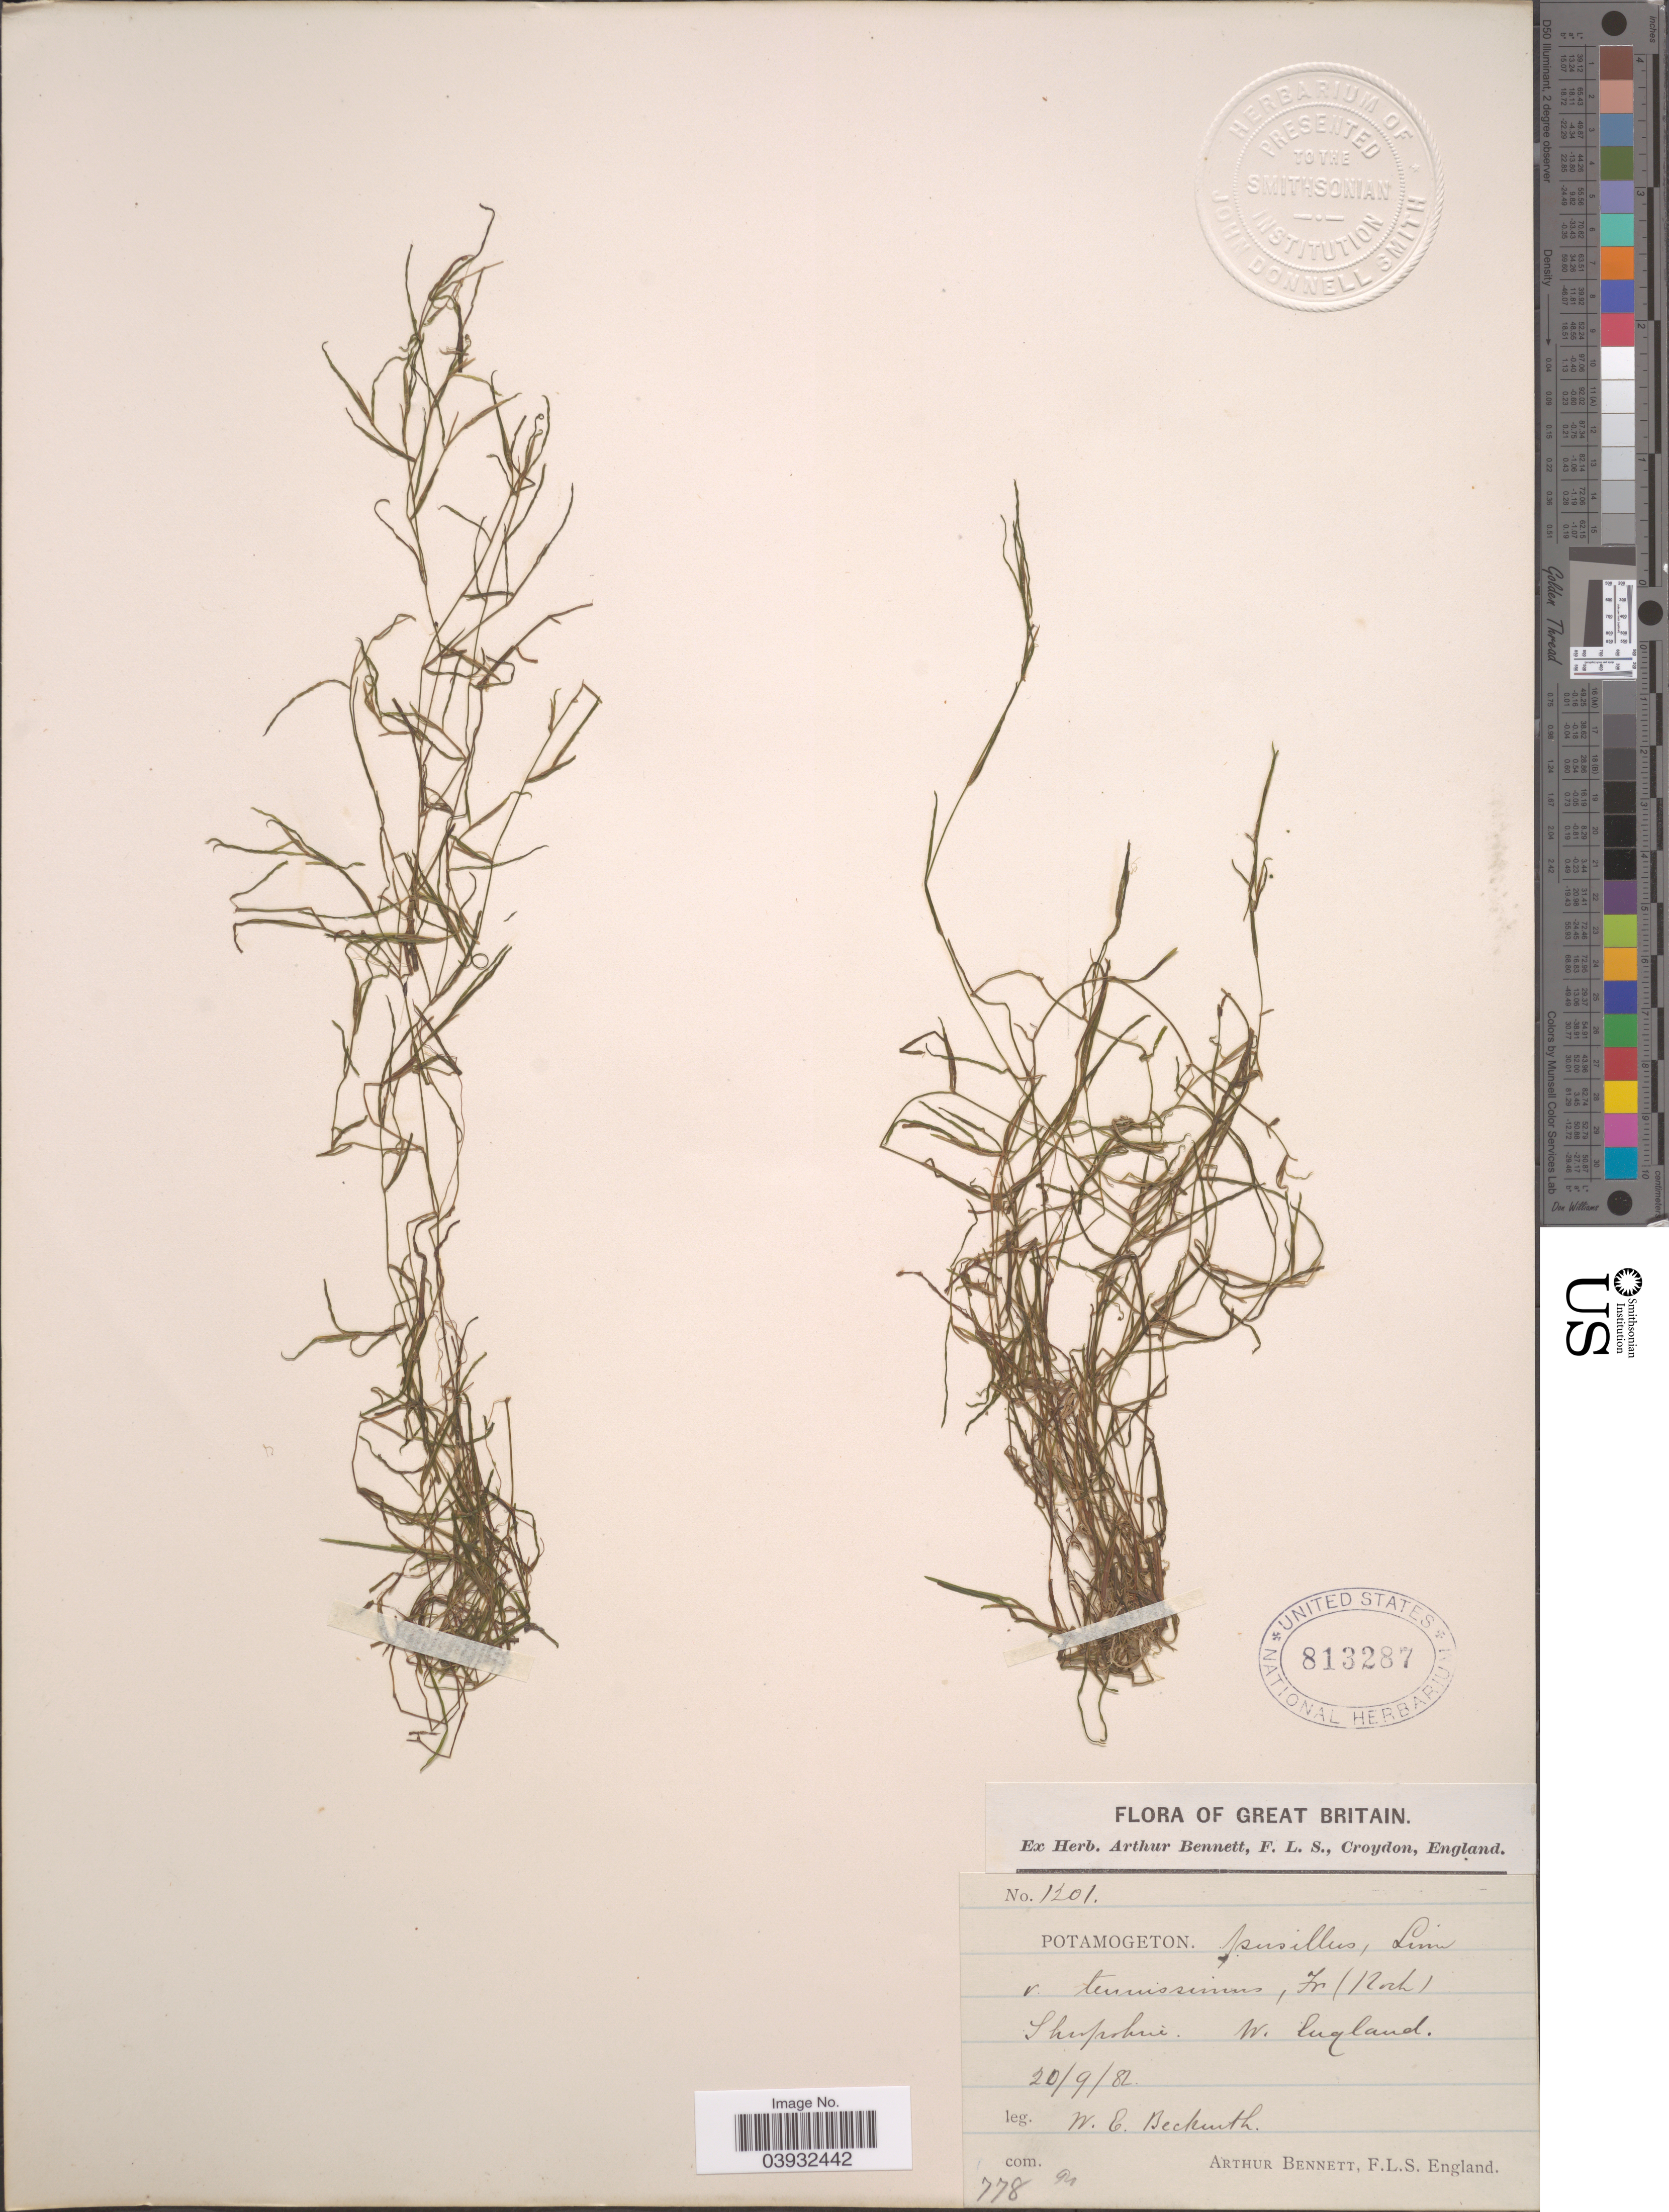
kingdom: Plantae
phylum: Tracheophyta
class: Liliopsida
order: Alismatales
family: Potamogetonaceae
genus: Potamogeton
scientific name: Potamogeton pusillus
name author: L.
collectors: W. Beckwith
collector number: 1201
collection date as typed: Transcribed d/m/y: 20/9/82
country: United Kingdom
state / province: England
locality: Great Britain. Shropshire. W. England.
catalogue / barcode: US 813287